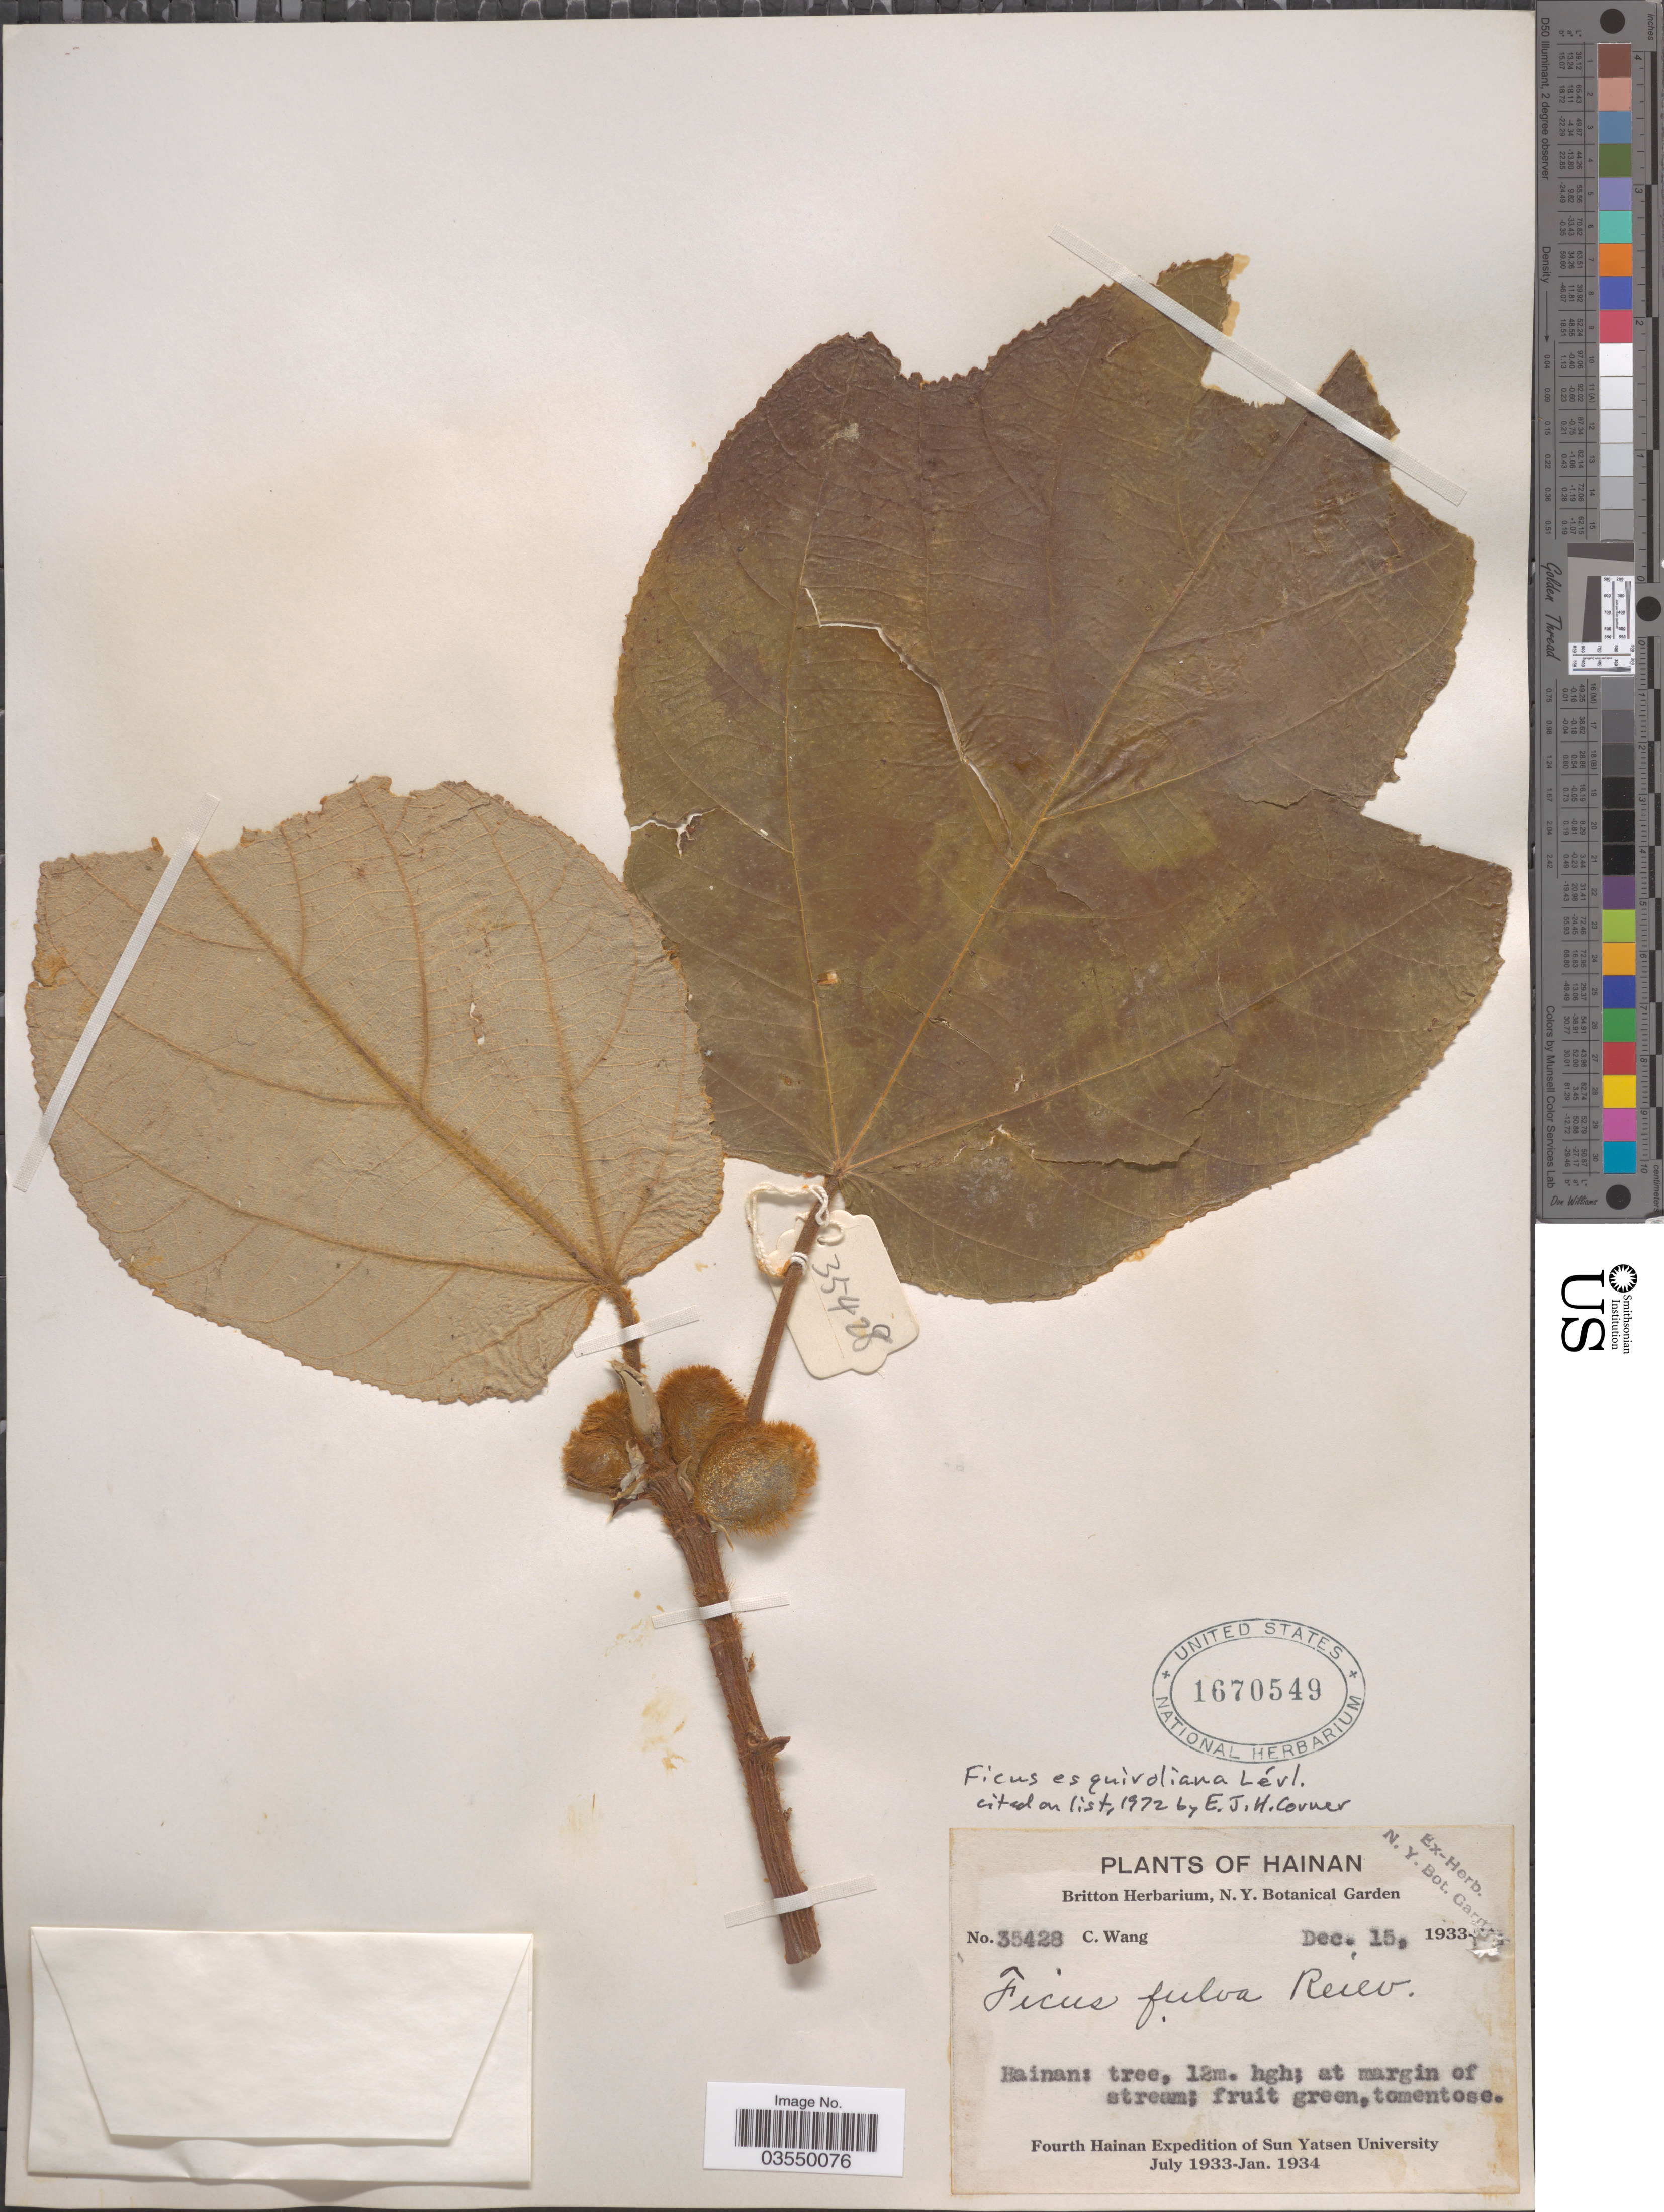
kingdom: Plantae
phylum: Tracheophyta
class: Magnoliopsida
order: Rosales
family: Moraceae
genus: Ficus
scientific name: Ficus esquiroliana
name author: H. Lév.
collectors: C. Wang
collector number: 35428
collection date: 1933-12-15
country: China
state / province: Hainan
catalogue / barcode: US 1670549